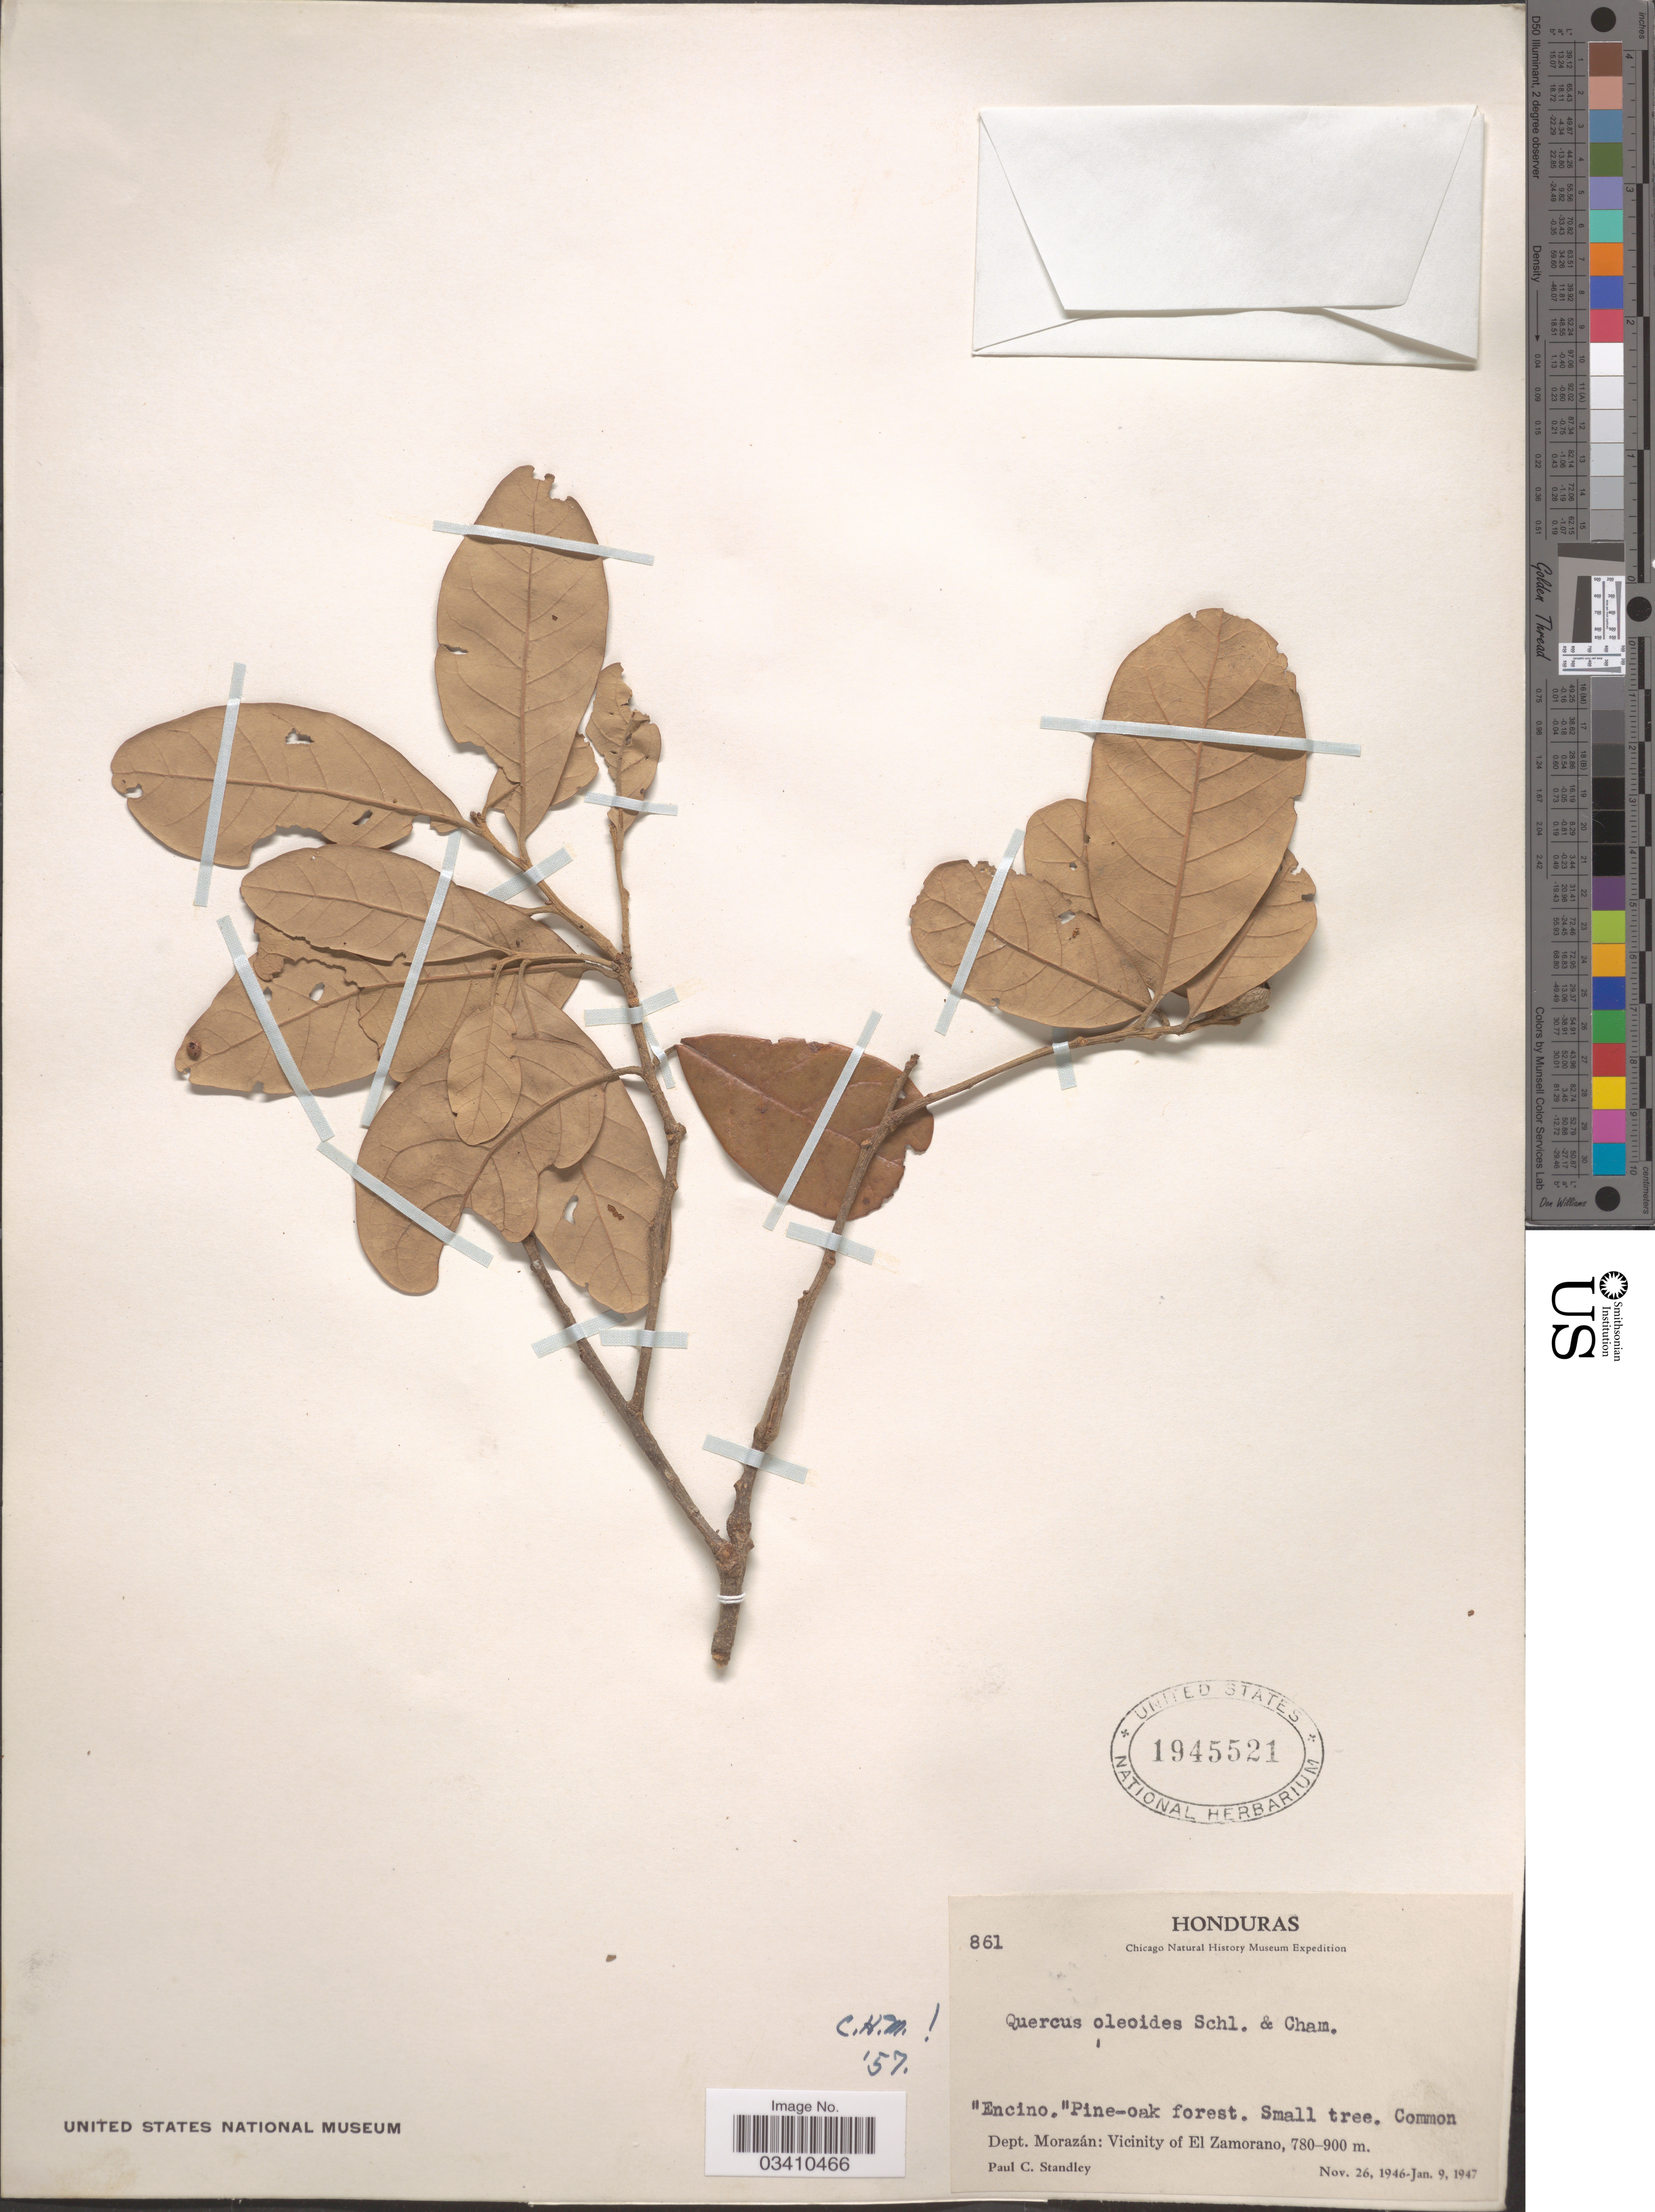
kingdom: Plantae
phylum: Tracheophyta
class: Magnoliopsida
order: Fagales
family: Fagaceae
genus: Quercus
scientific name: Quercus oleoides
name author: Schltdl. & Cham.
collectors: P. C. Standley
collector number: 861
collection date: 1946-11-26/1947-01-09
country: Honduras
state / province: Fco. Morazán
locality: Dept. Morazán: Vicinity of El Zamorano.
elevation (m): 780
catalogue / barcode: US 1945521